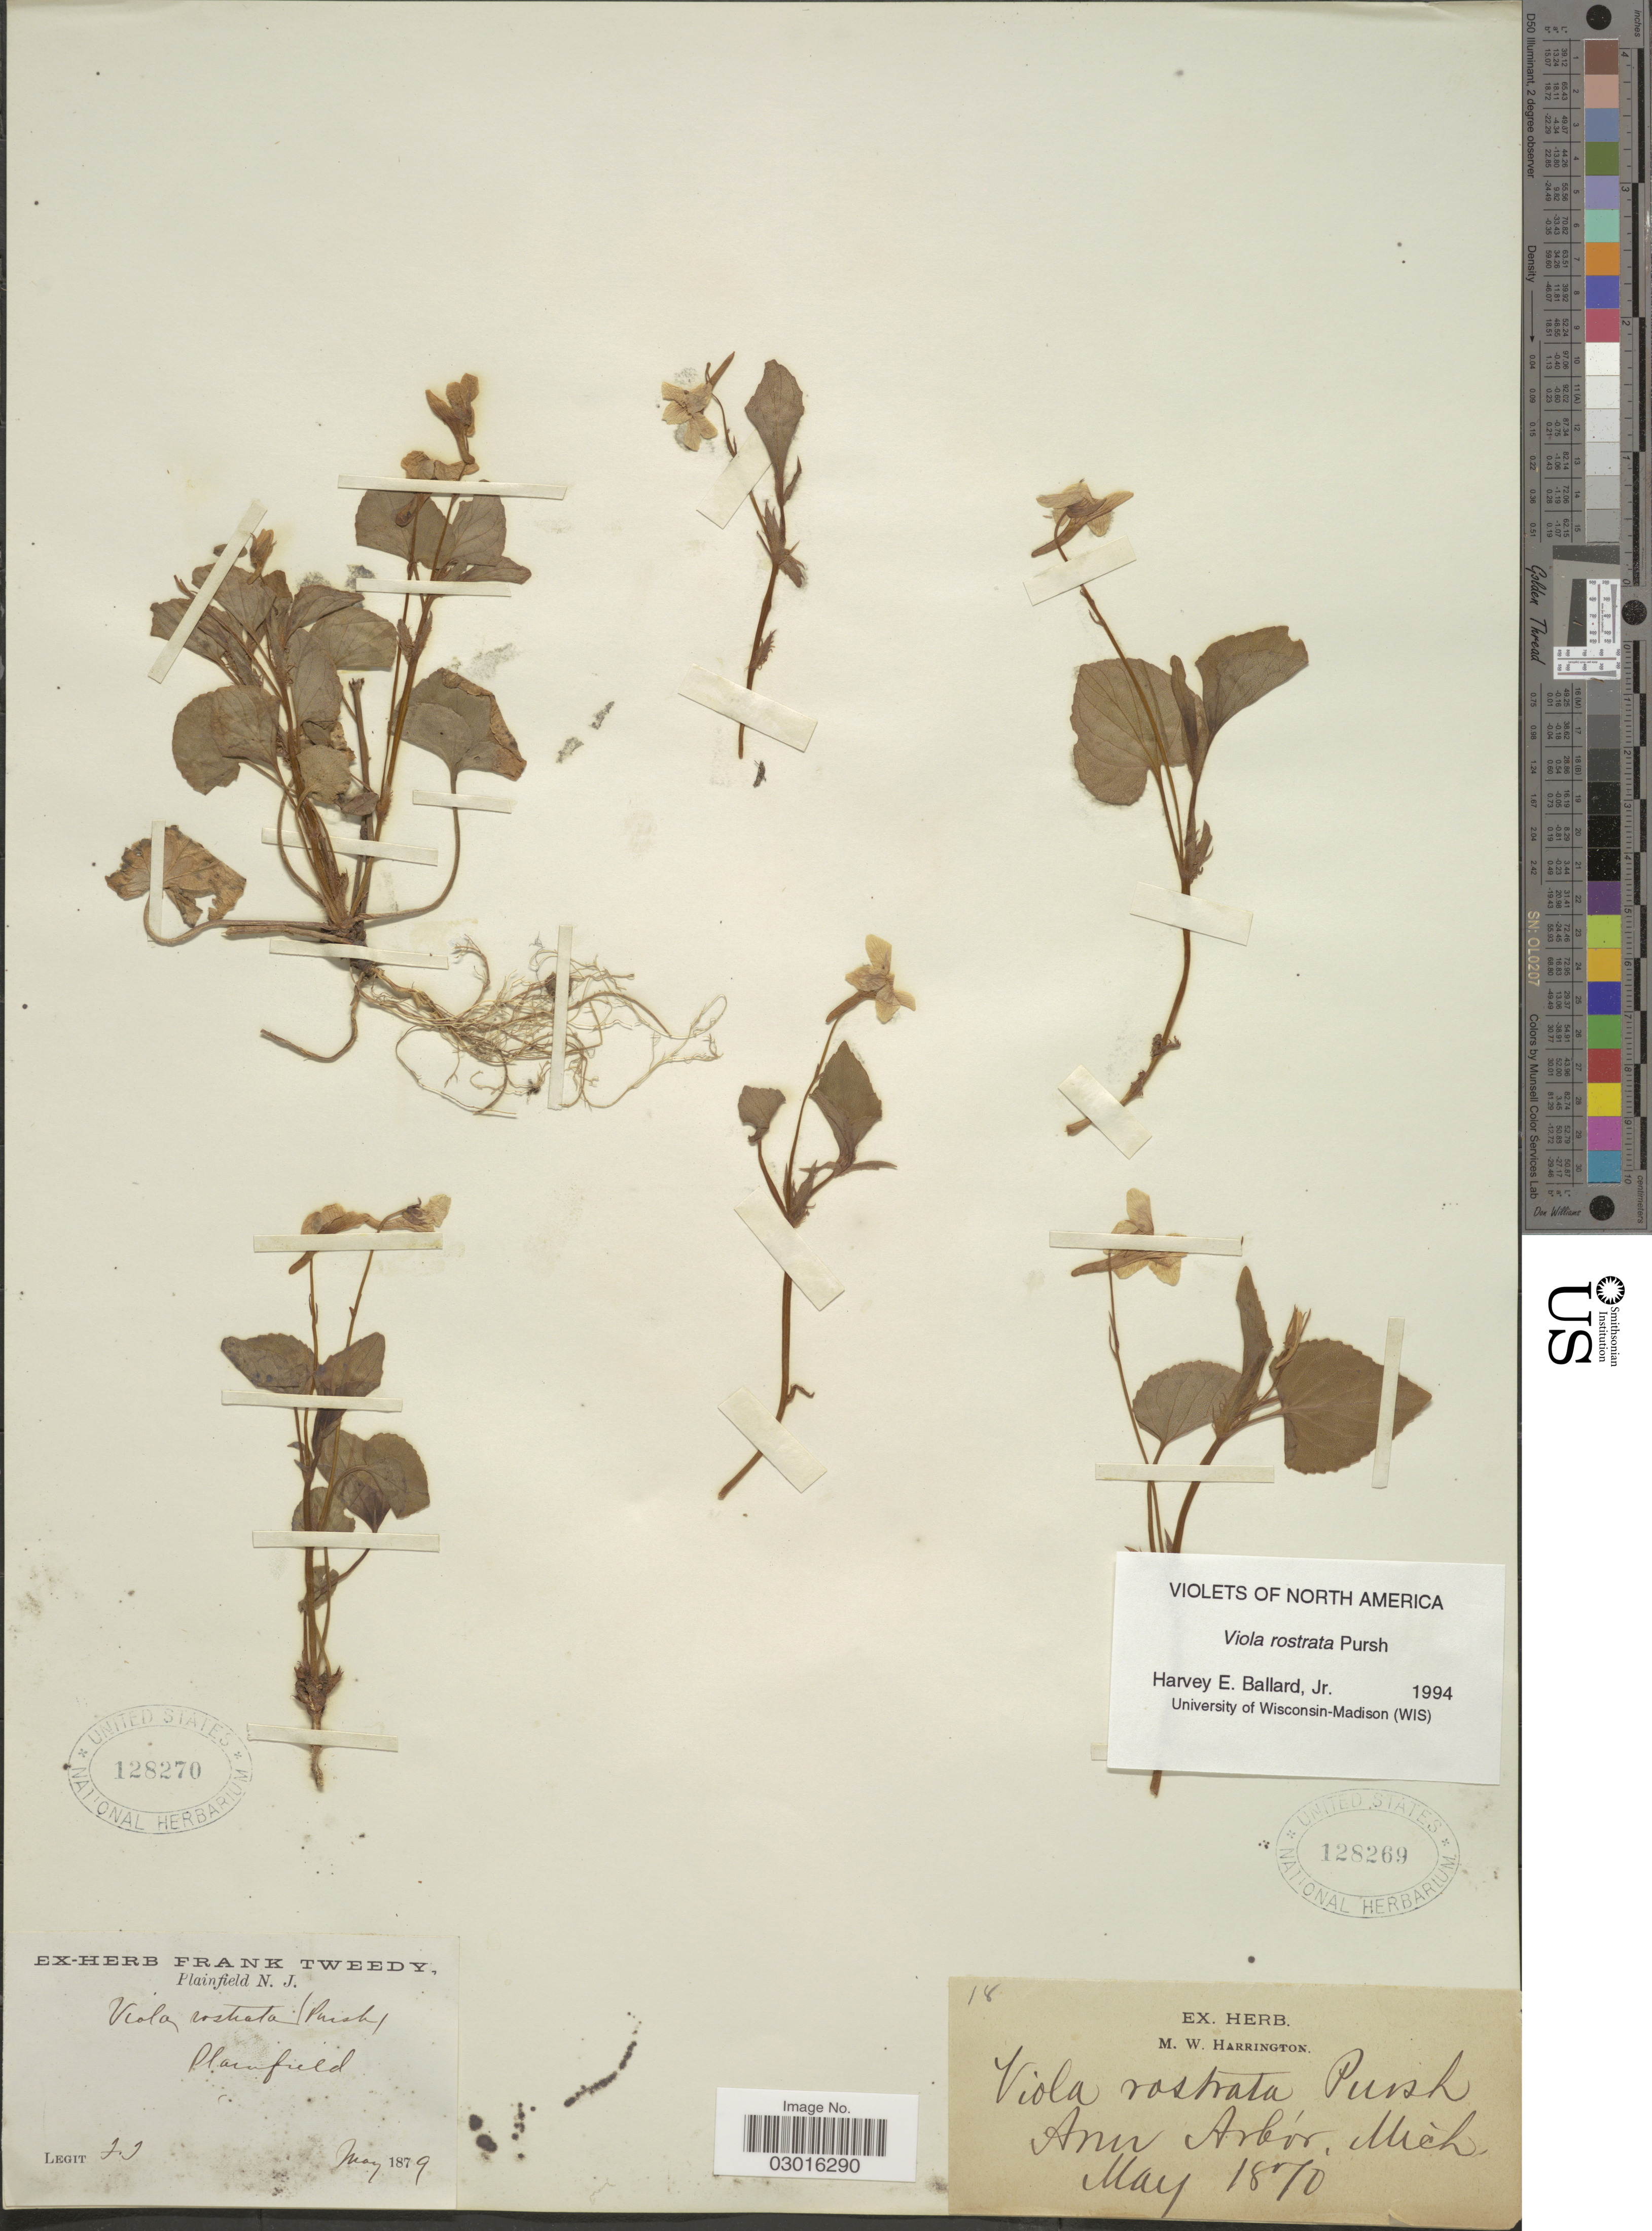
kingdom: Plantae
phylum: Tracheophyta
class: Magnoliopsida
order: Malpighiales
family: Violaceae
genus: Viola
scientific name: Viola rostrata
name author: Pursh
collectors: F. Tweedy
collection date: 1879-05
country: United States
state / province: New Jersey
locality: Plainfield.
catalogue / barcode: US 128270-2